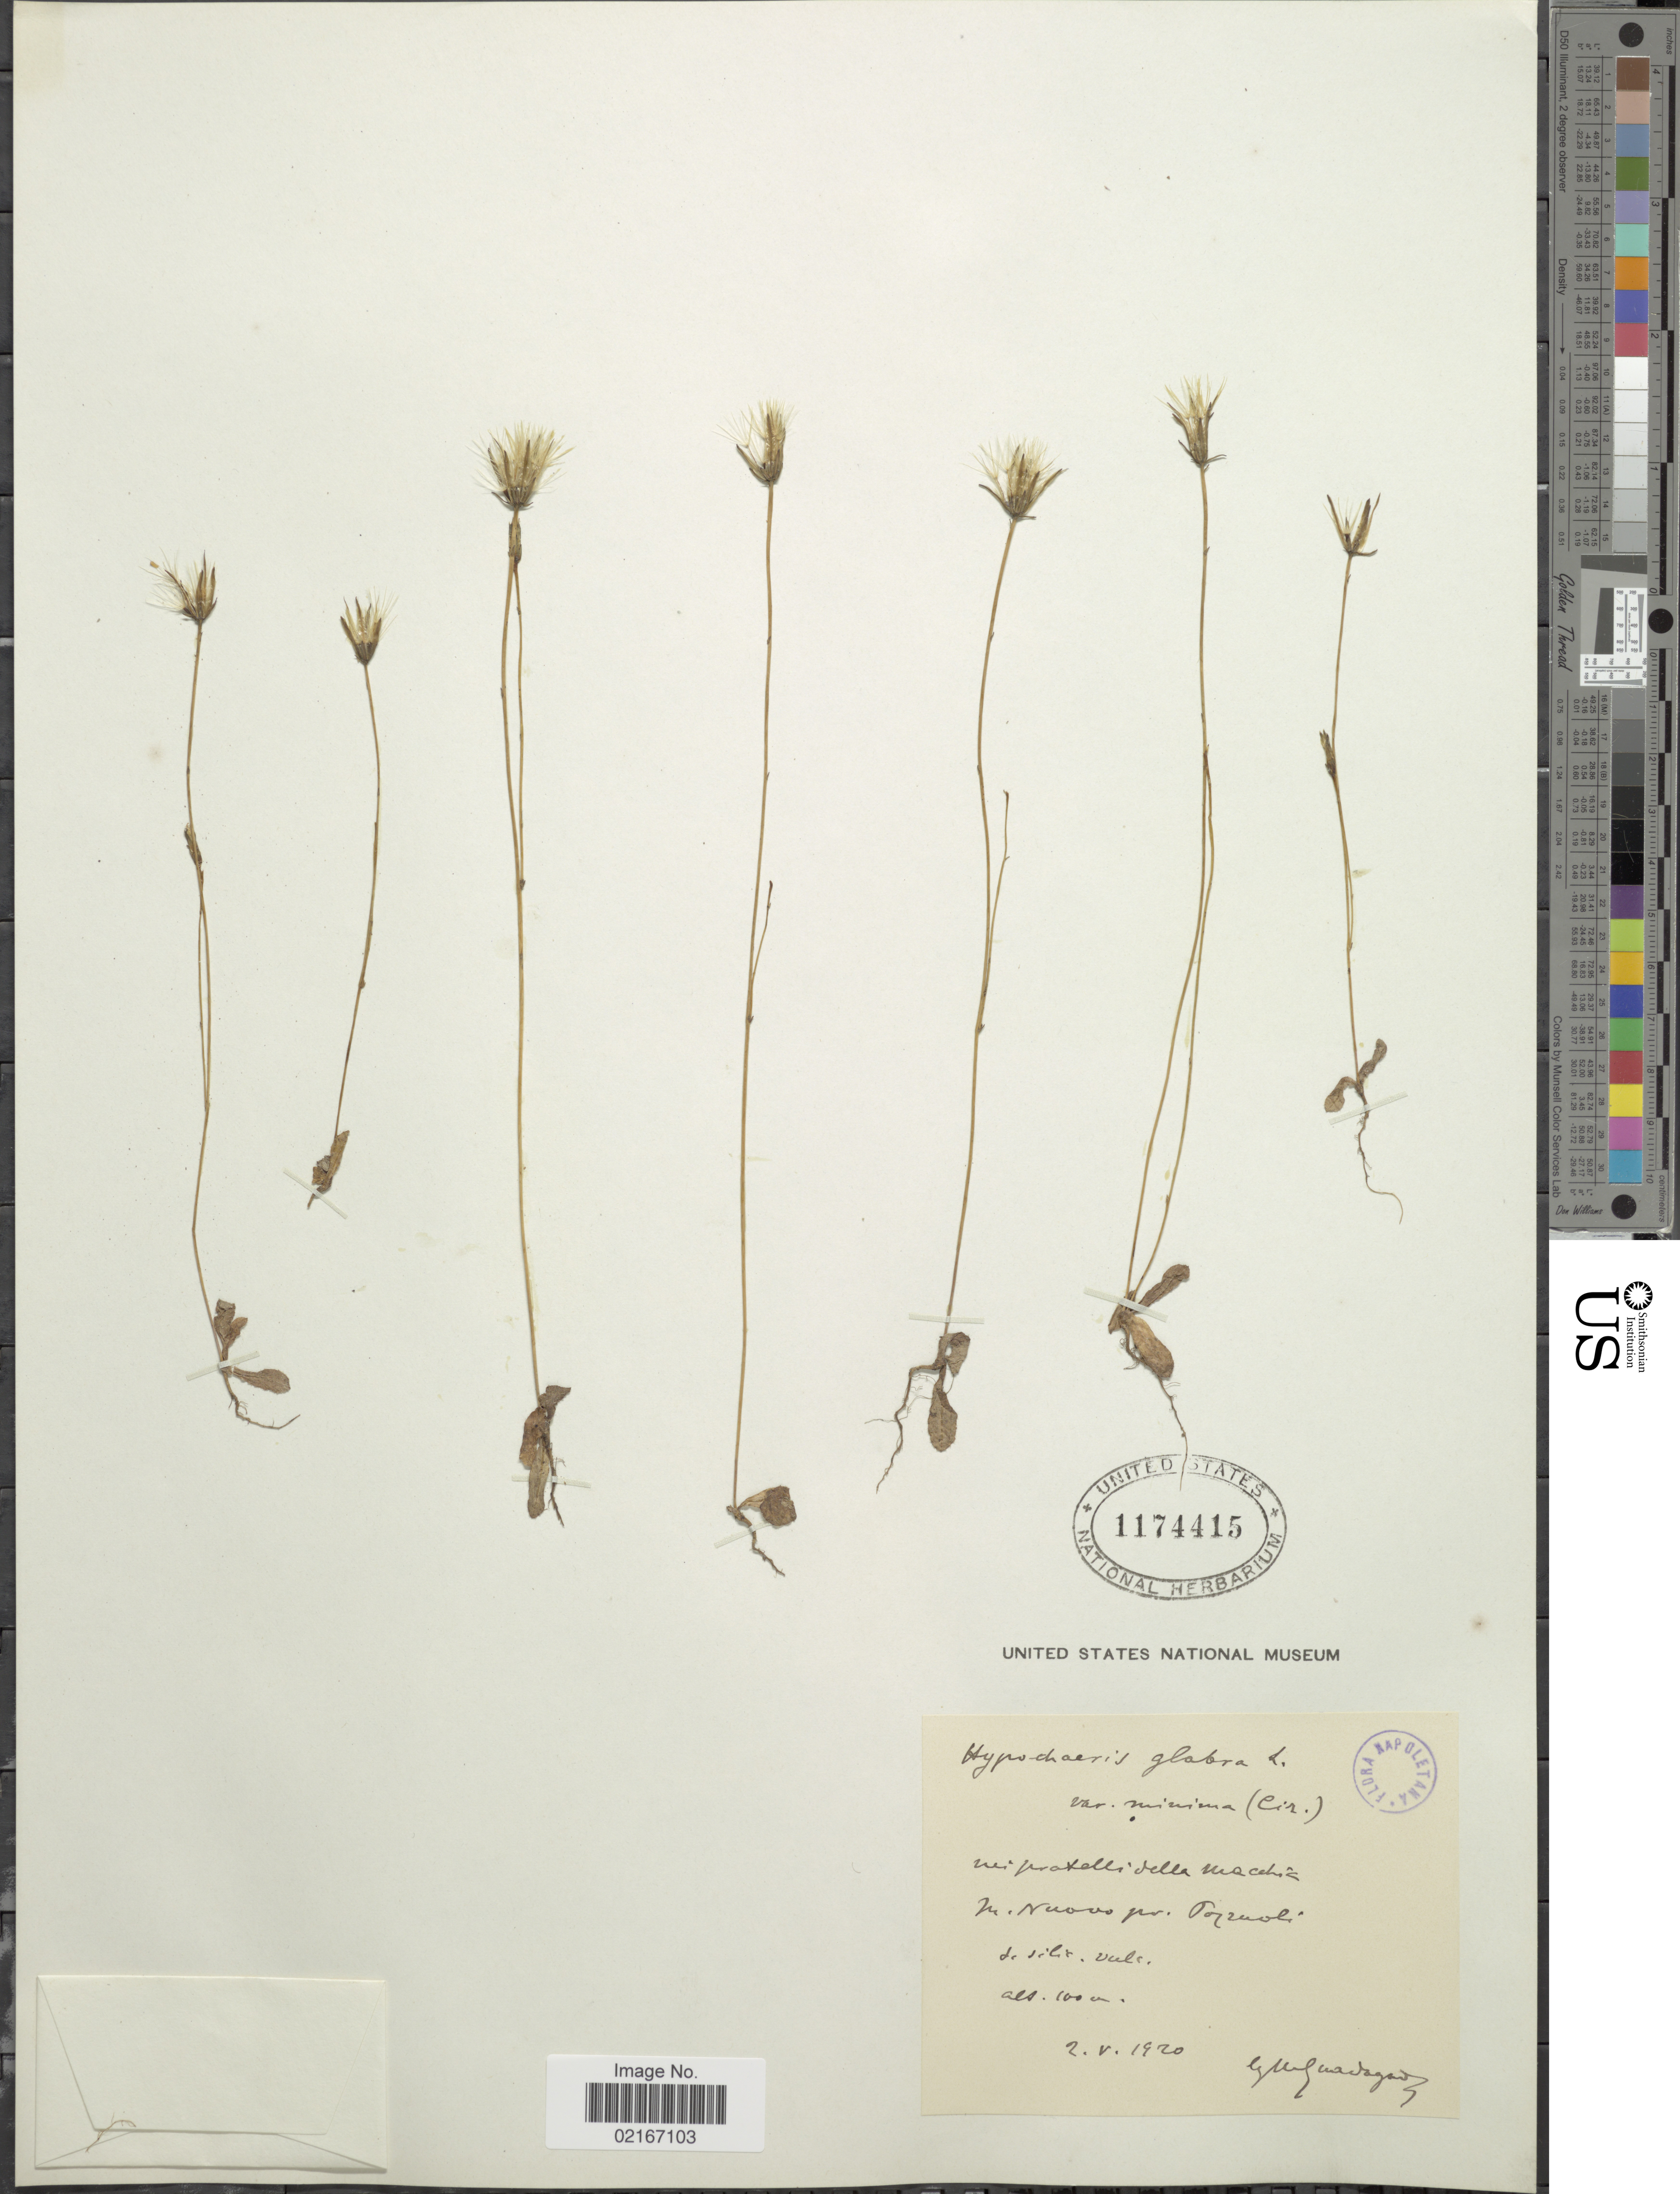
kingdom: Plantae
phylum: Tracheophyta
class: Magnoliopsida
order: Asterales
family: Asteraceae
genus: Hypochaeris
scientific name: Hypochaeris glabra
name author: L.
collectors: M. Guadagno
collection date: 1920-05-02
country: Italy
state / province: Campania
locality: W. Nuovo pr. Poruoli, S. filr. vulc, [illegible text]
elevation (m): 100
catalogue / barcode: US 11774415